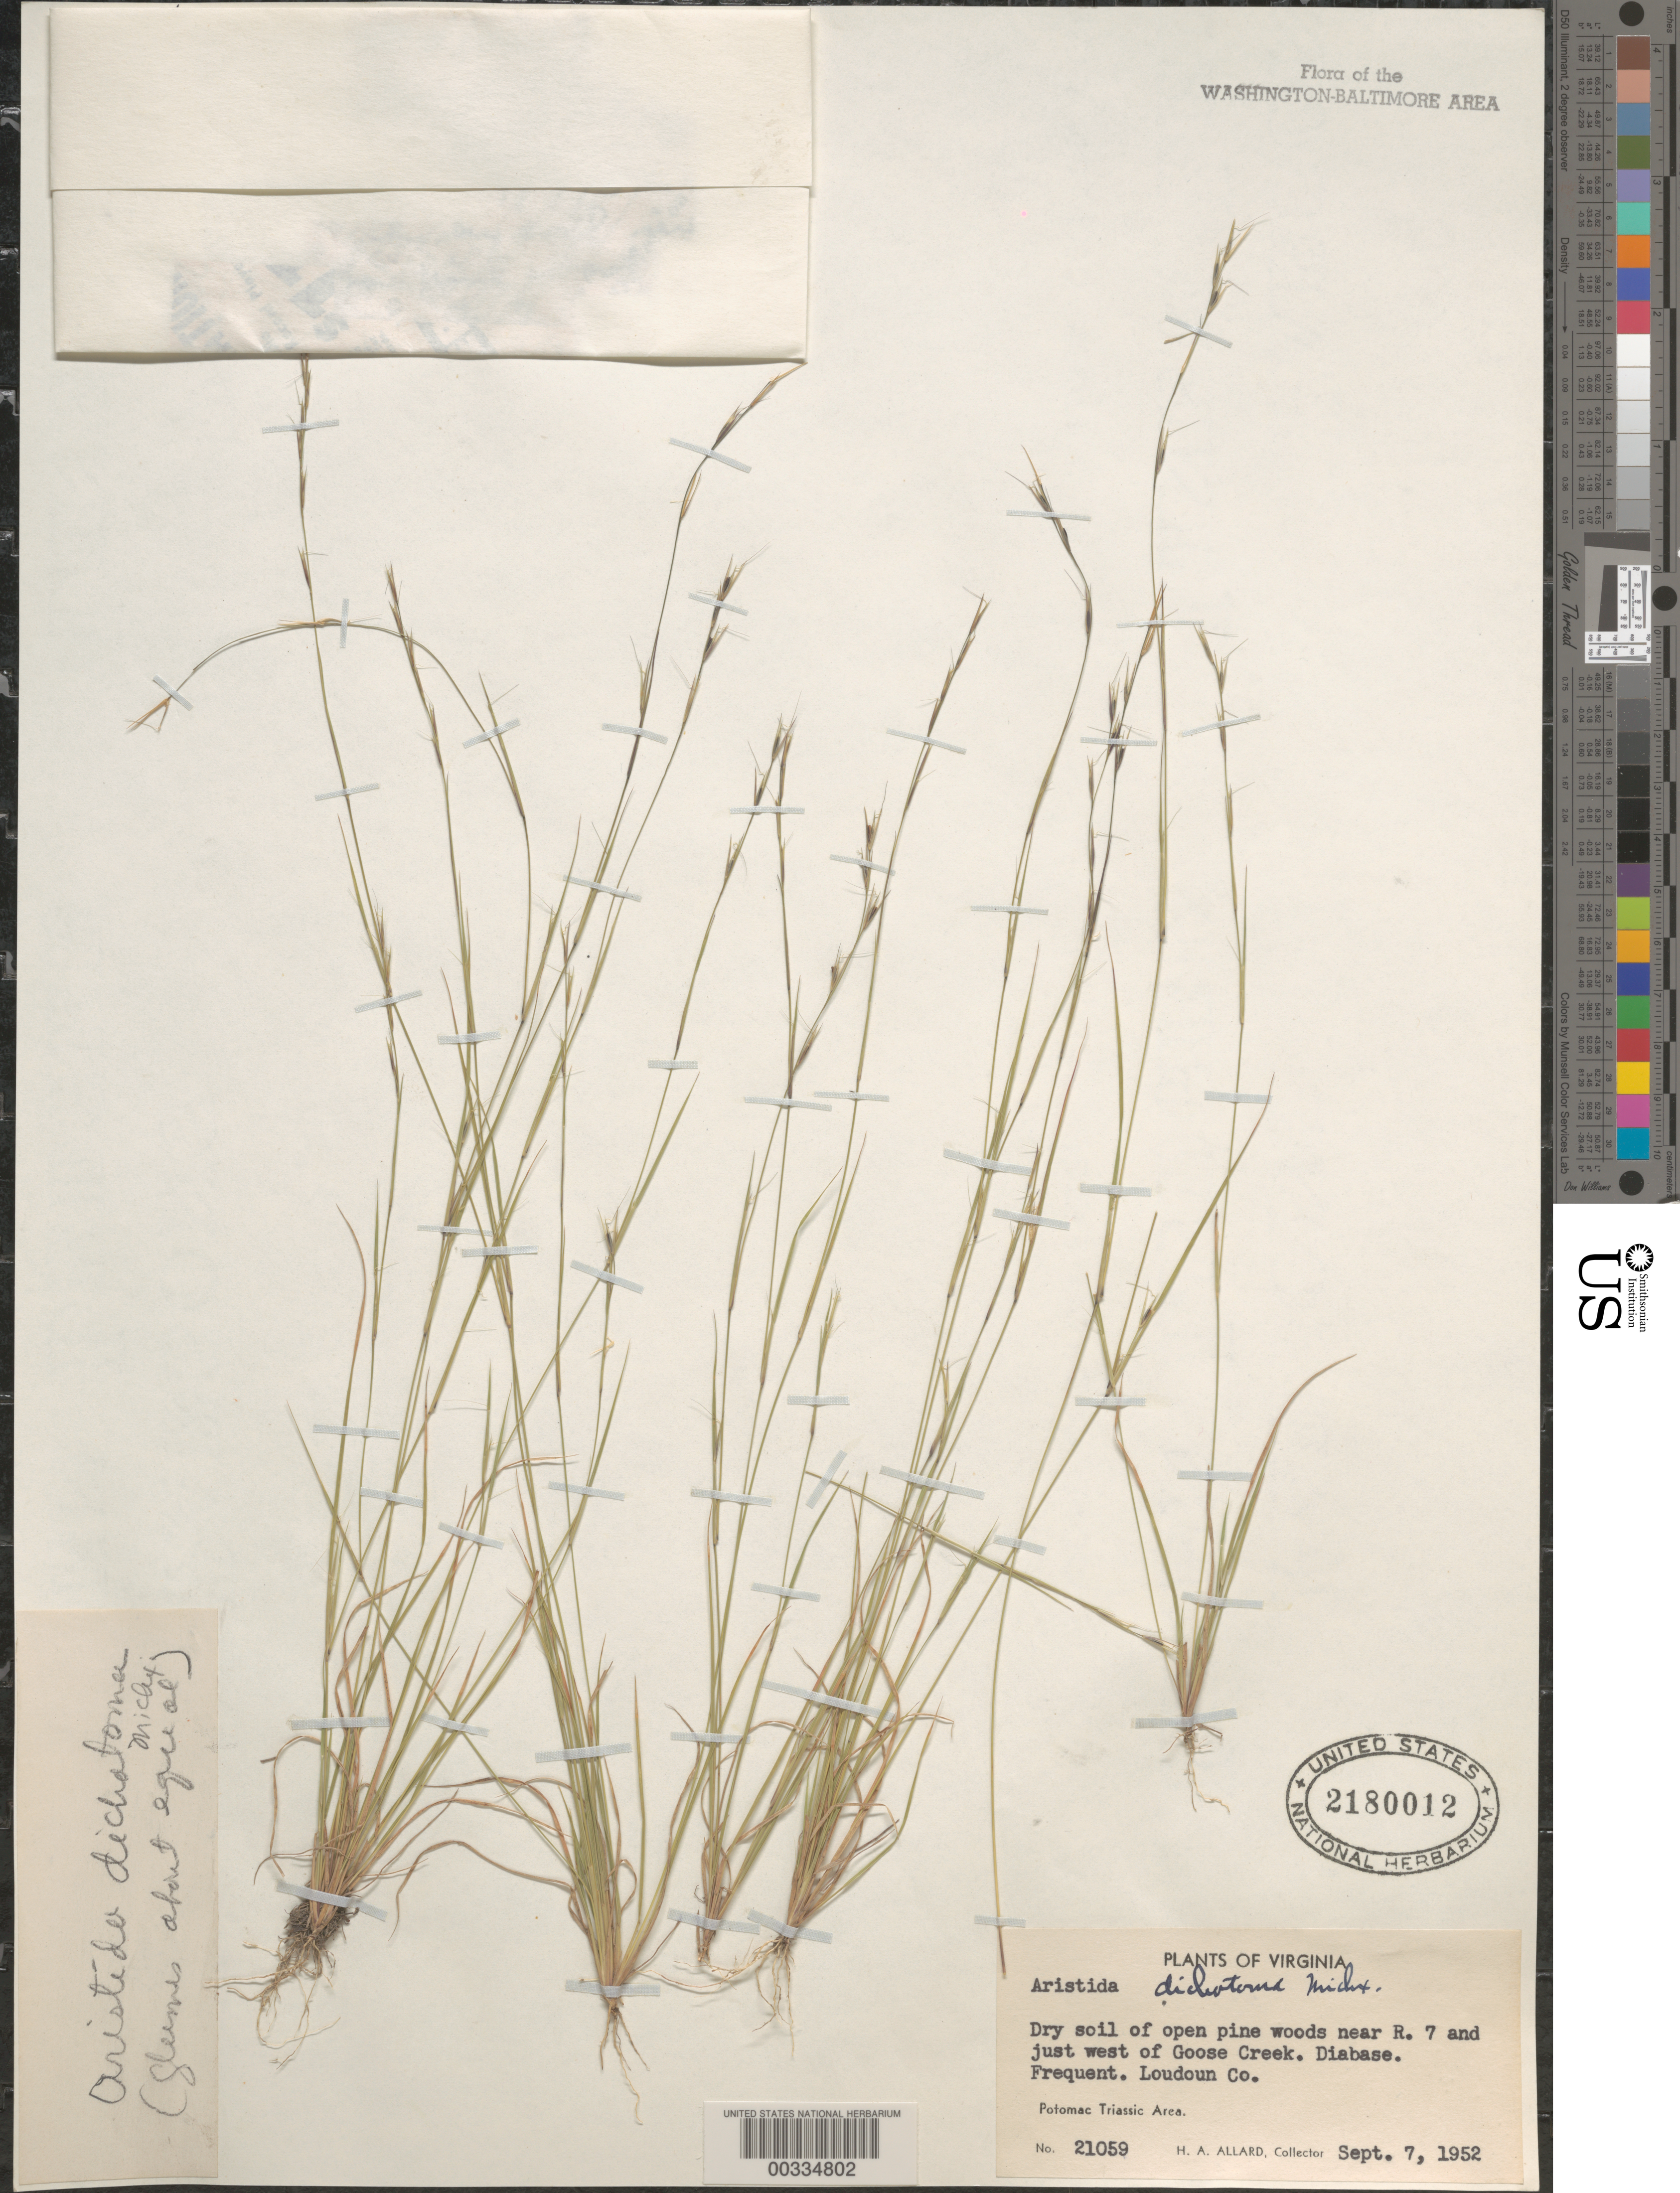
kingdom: Plantae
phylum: Tracheophyta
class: Liliopsida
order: Poales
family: Poaceae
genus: Aristida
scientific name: Aristida dichotoma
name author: Michx.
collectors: H. A. Allard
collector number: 21059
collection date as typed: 07 Sep 1952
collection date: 1952-09-07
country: United States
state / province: Virginia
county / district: Loudoun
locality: Route 7 vicinity, west of Goose Creek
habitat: Dry soil of open pine woods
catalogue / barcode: US 2180012